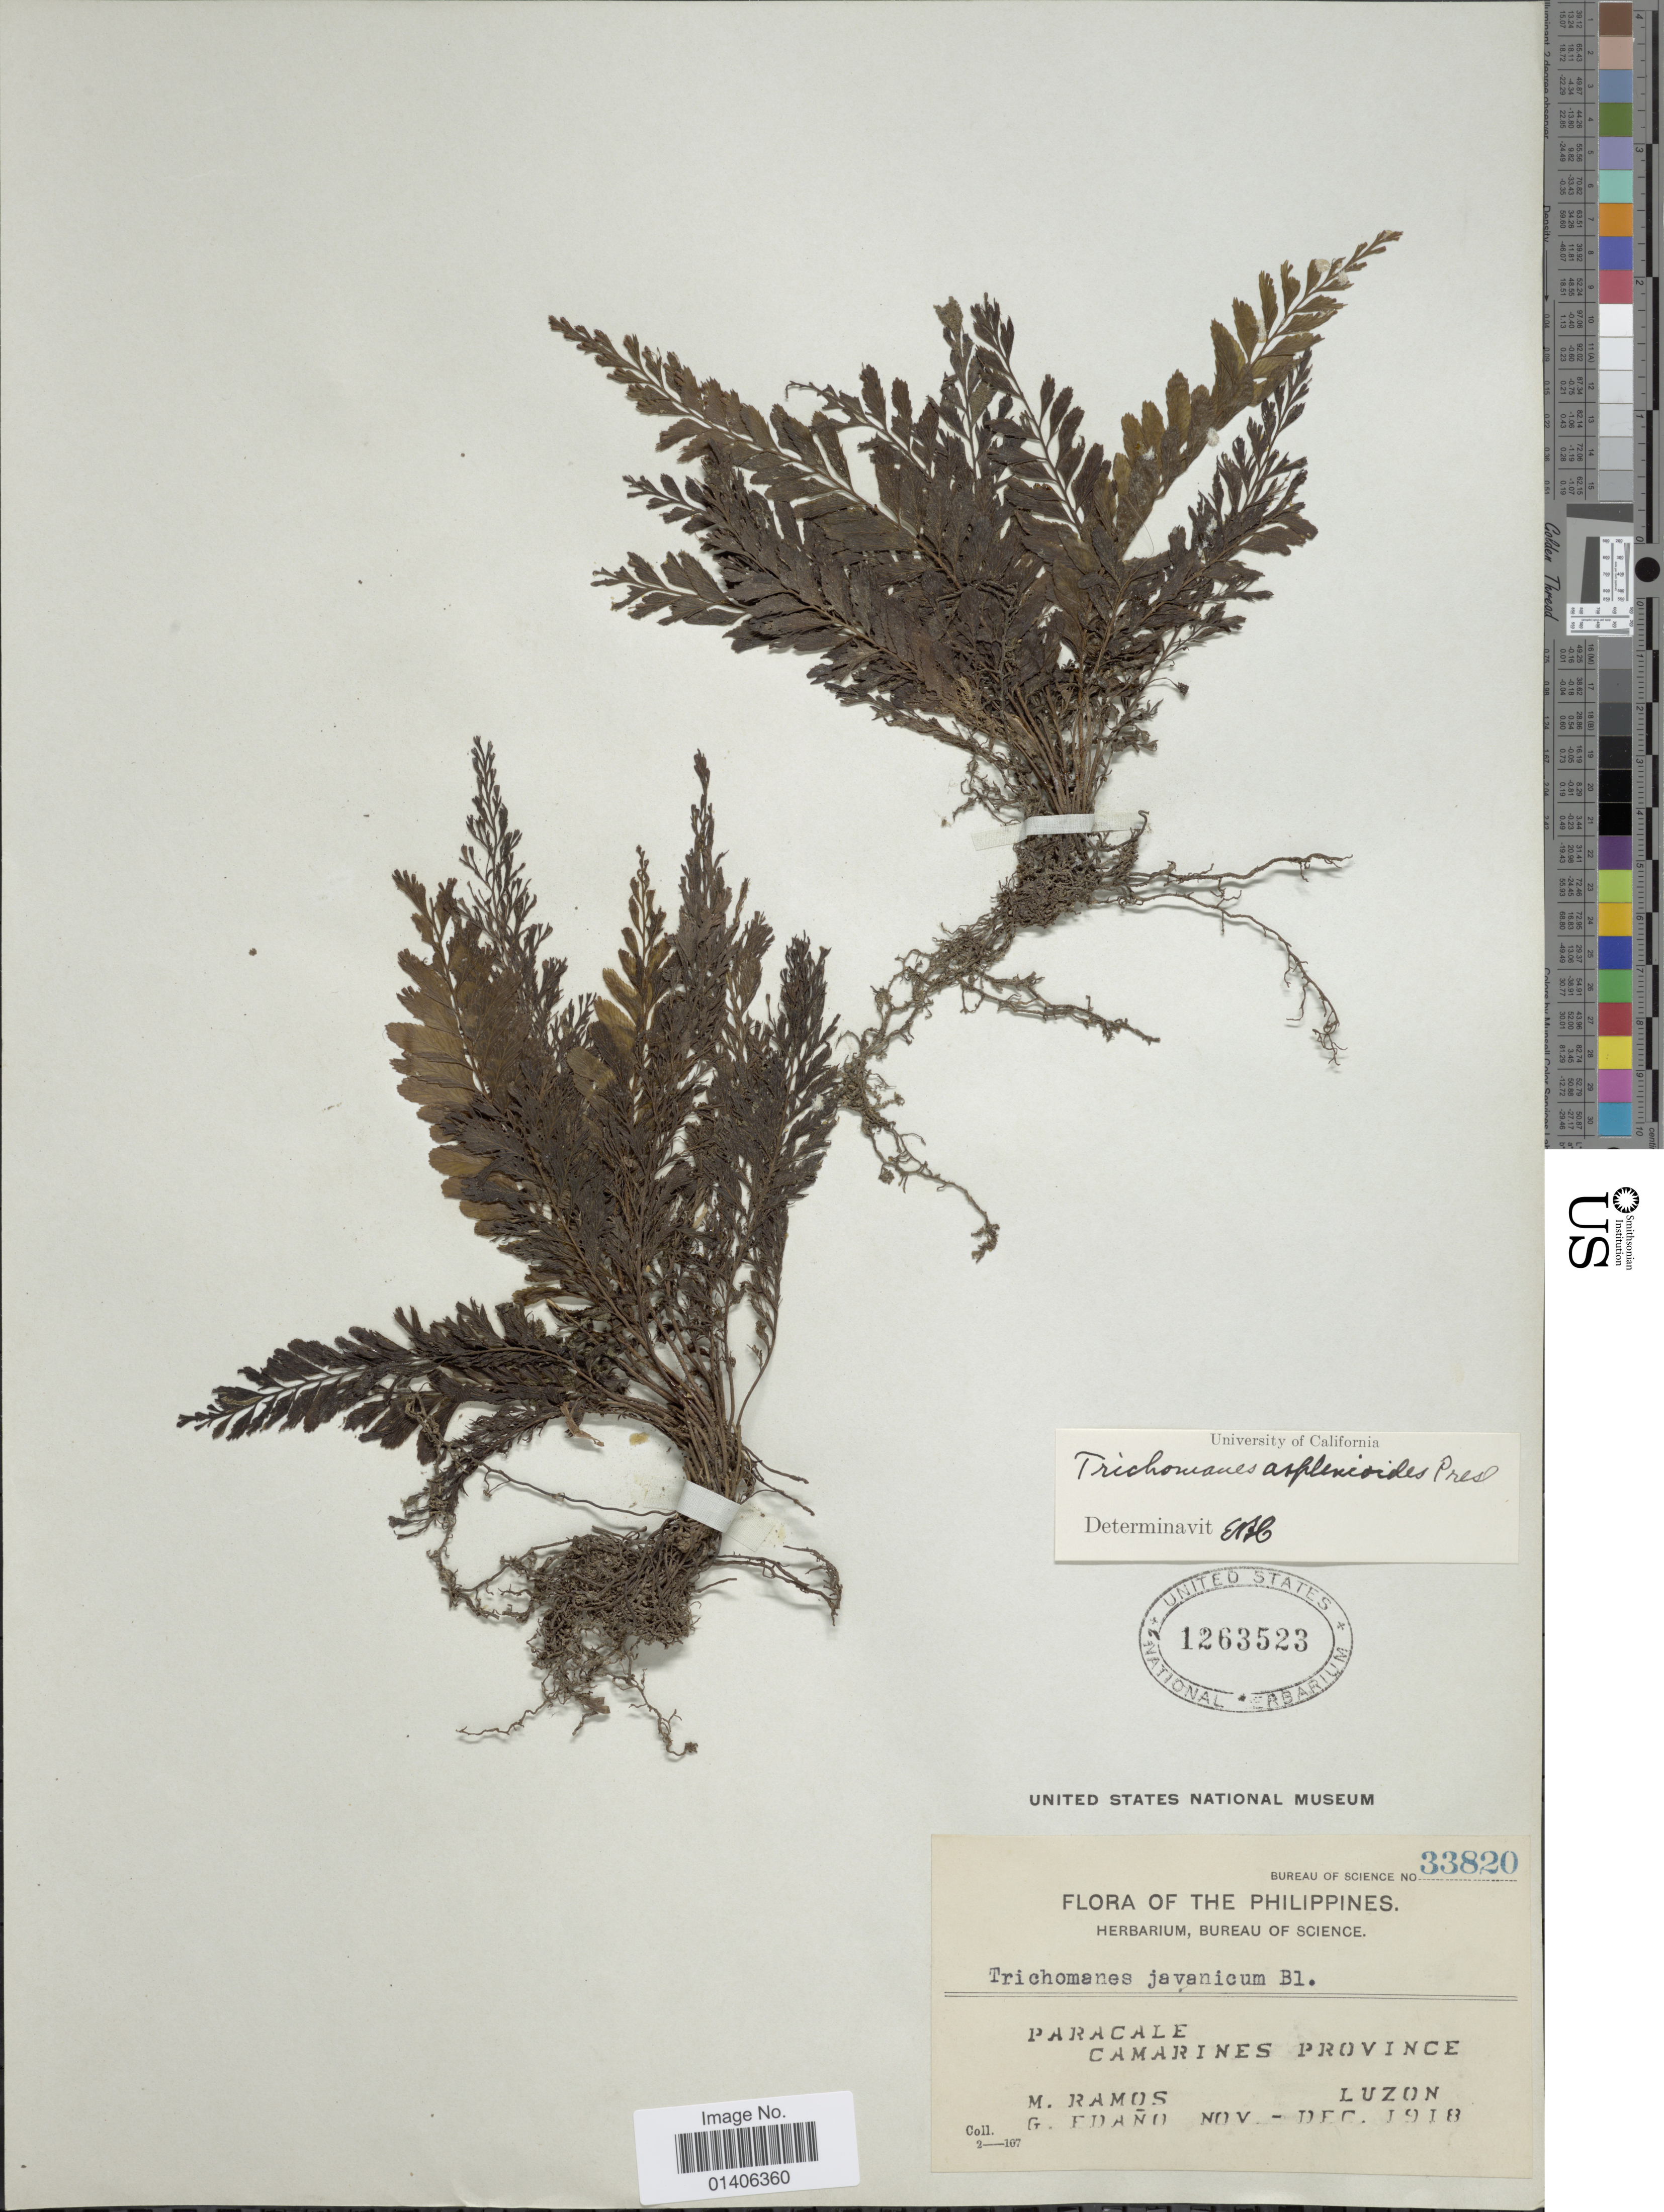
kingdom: Plantae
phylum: Tracheophyta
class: Polypodiopsida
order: Hymenophyllales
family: Hymenophyllaceae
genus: Cephalomanes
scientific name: Cephalomanes javanicum var. asplenoides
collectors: M. Ramos & G. Edaño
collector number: Bureau of Science 33820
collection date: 1918-11/1918-12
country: Philippines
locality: Paracale Camarines Province Luzon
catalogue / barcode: US 1263523